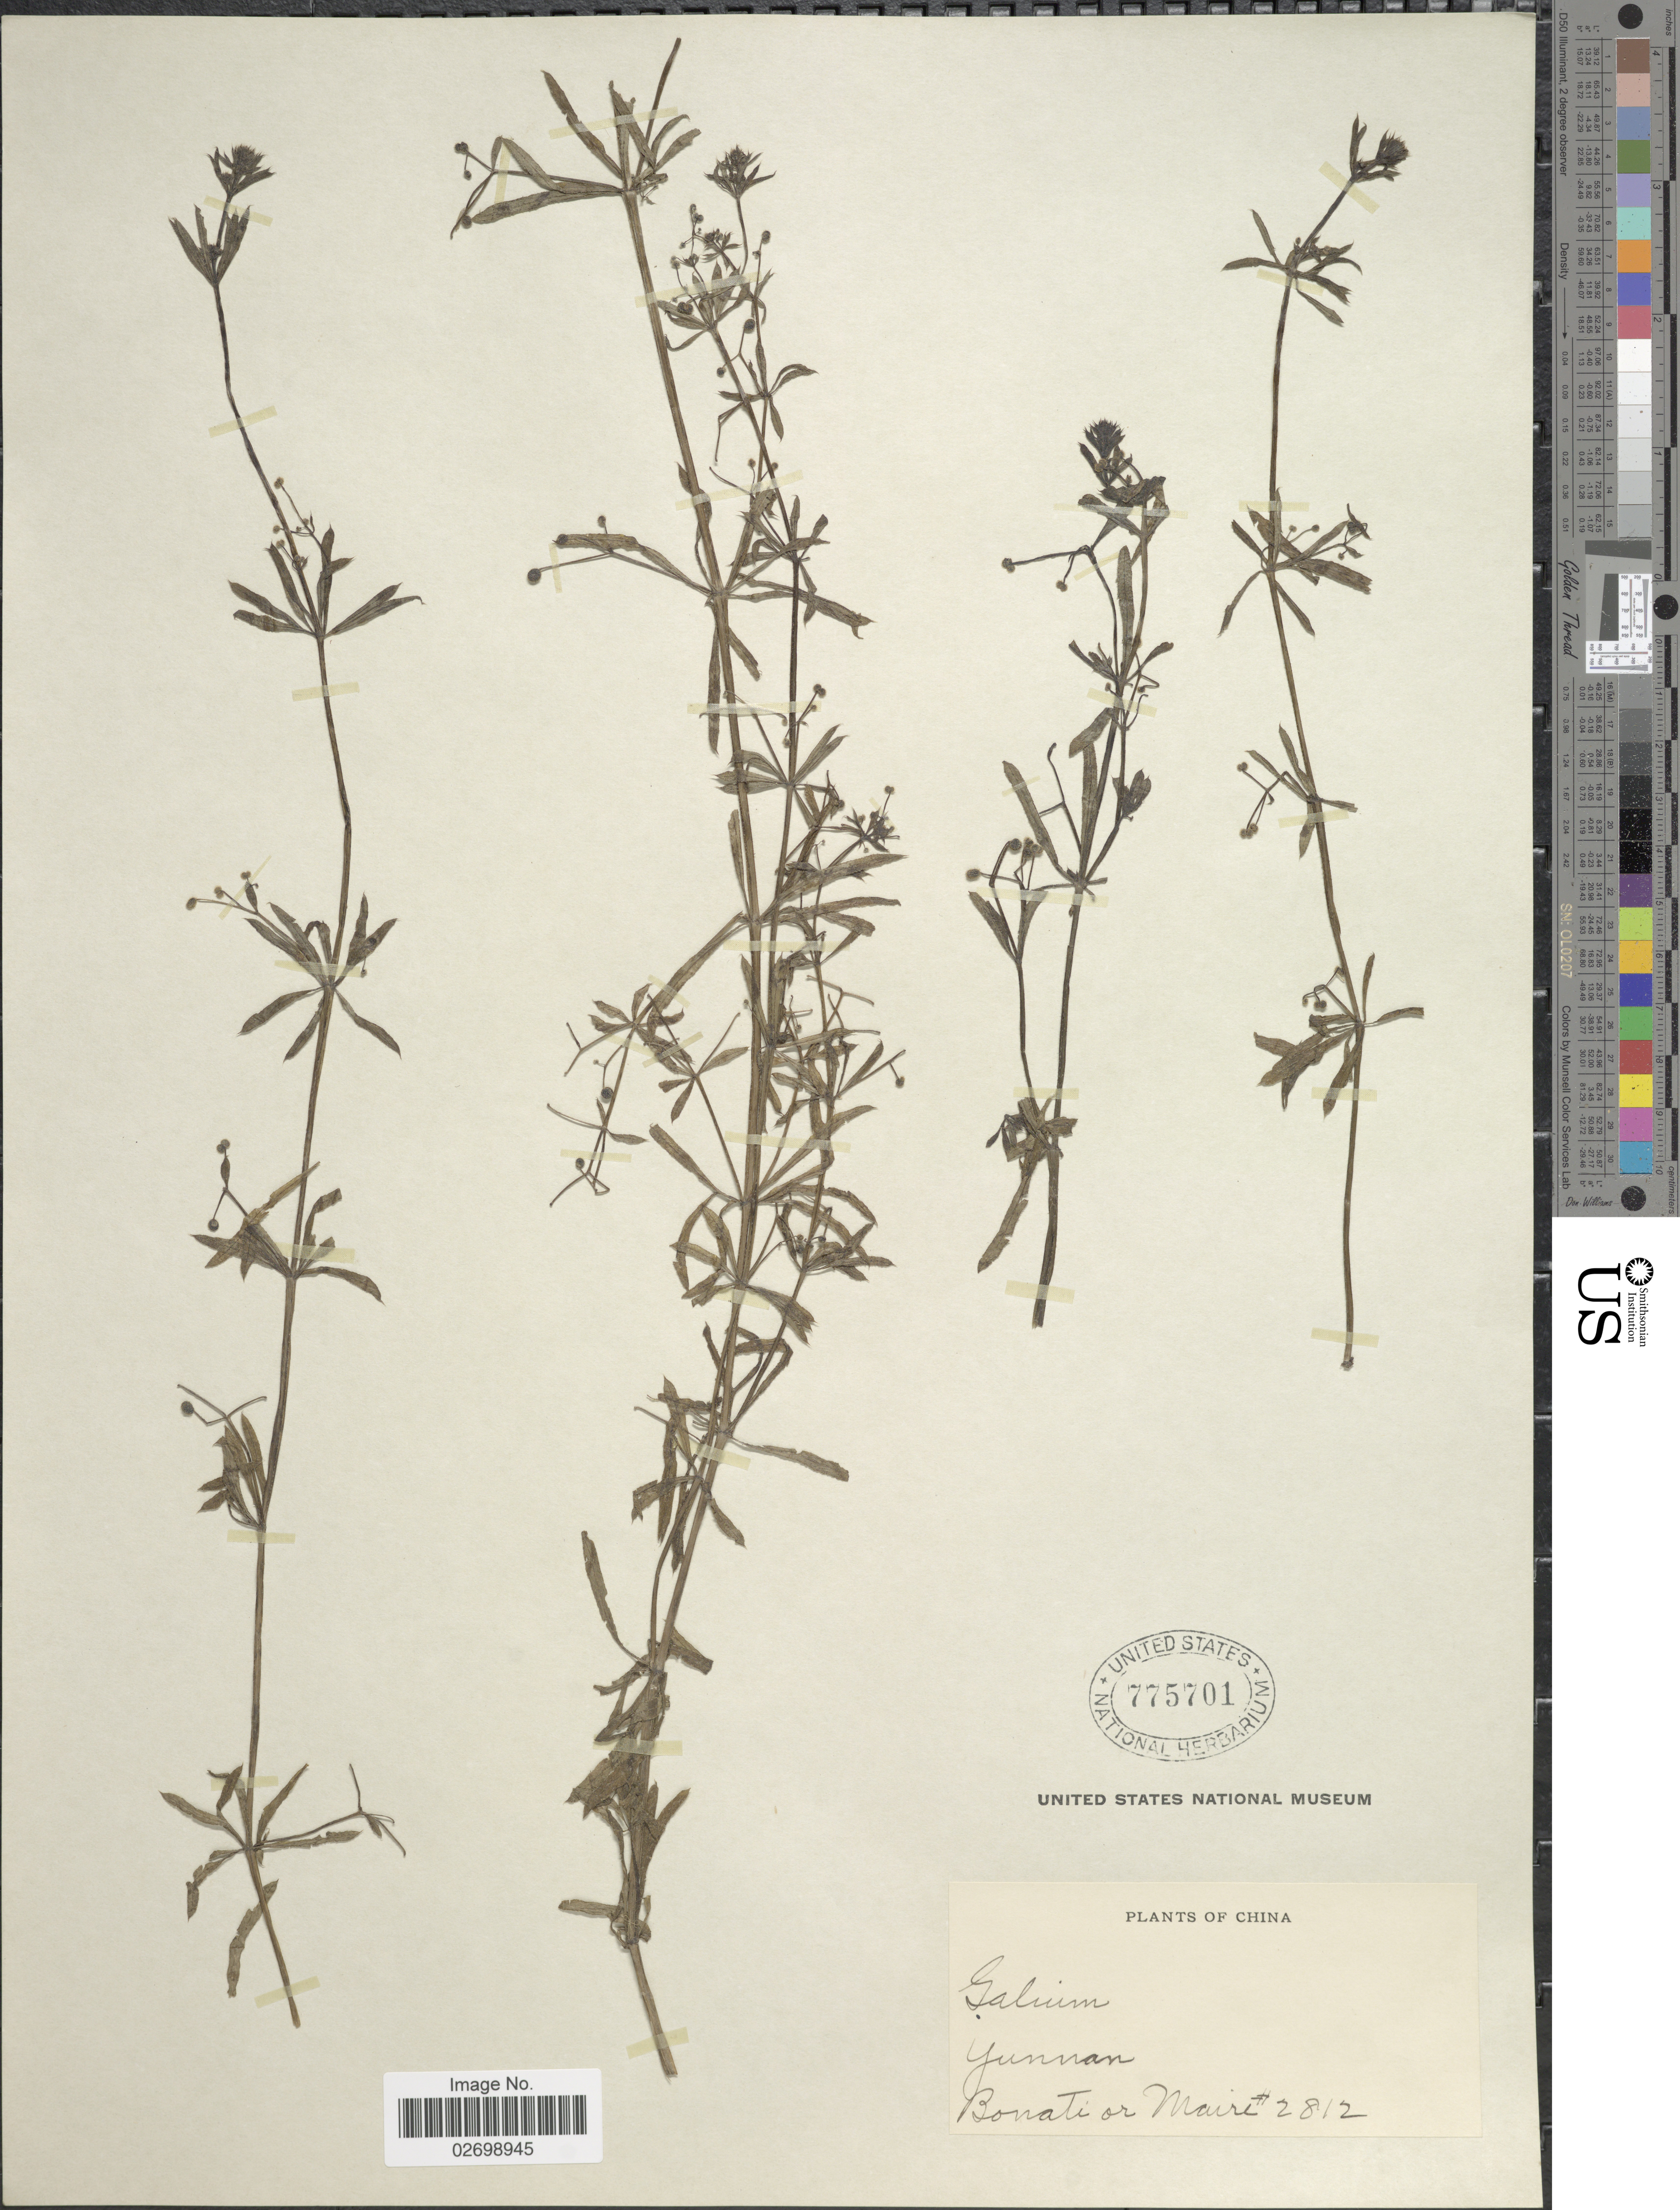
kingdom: Plantae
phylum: Tracheophyta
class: Magnoliopsida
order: Gentianales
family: Rubiaceae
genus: Galium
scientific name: Galium sp.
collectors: -. Bonati & Maire, --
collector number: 2812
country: China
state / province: Yunnan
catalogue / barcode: US 775701